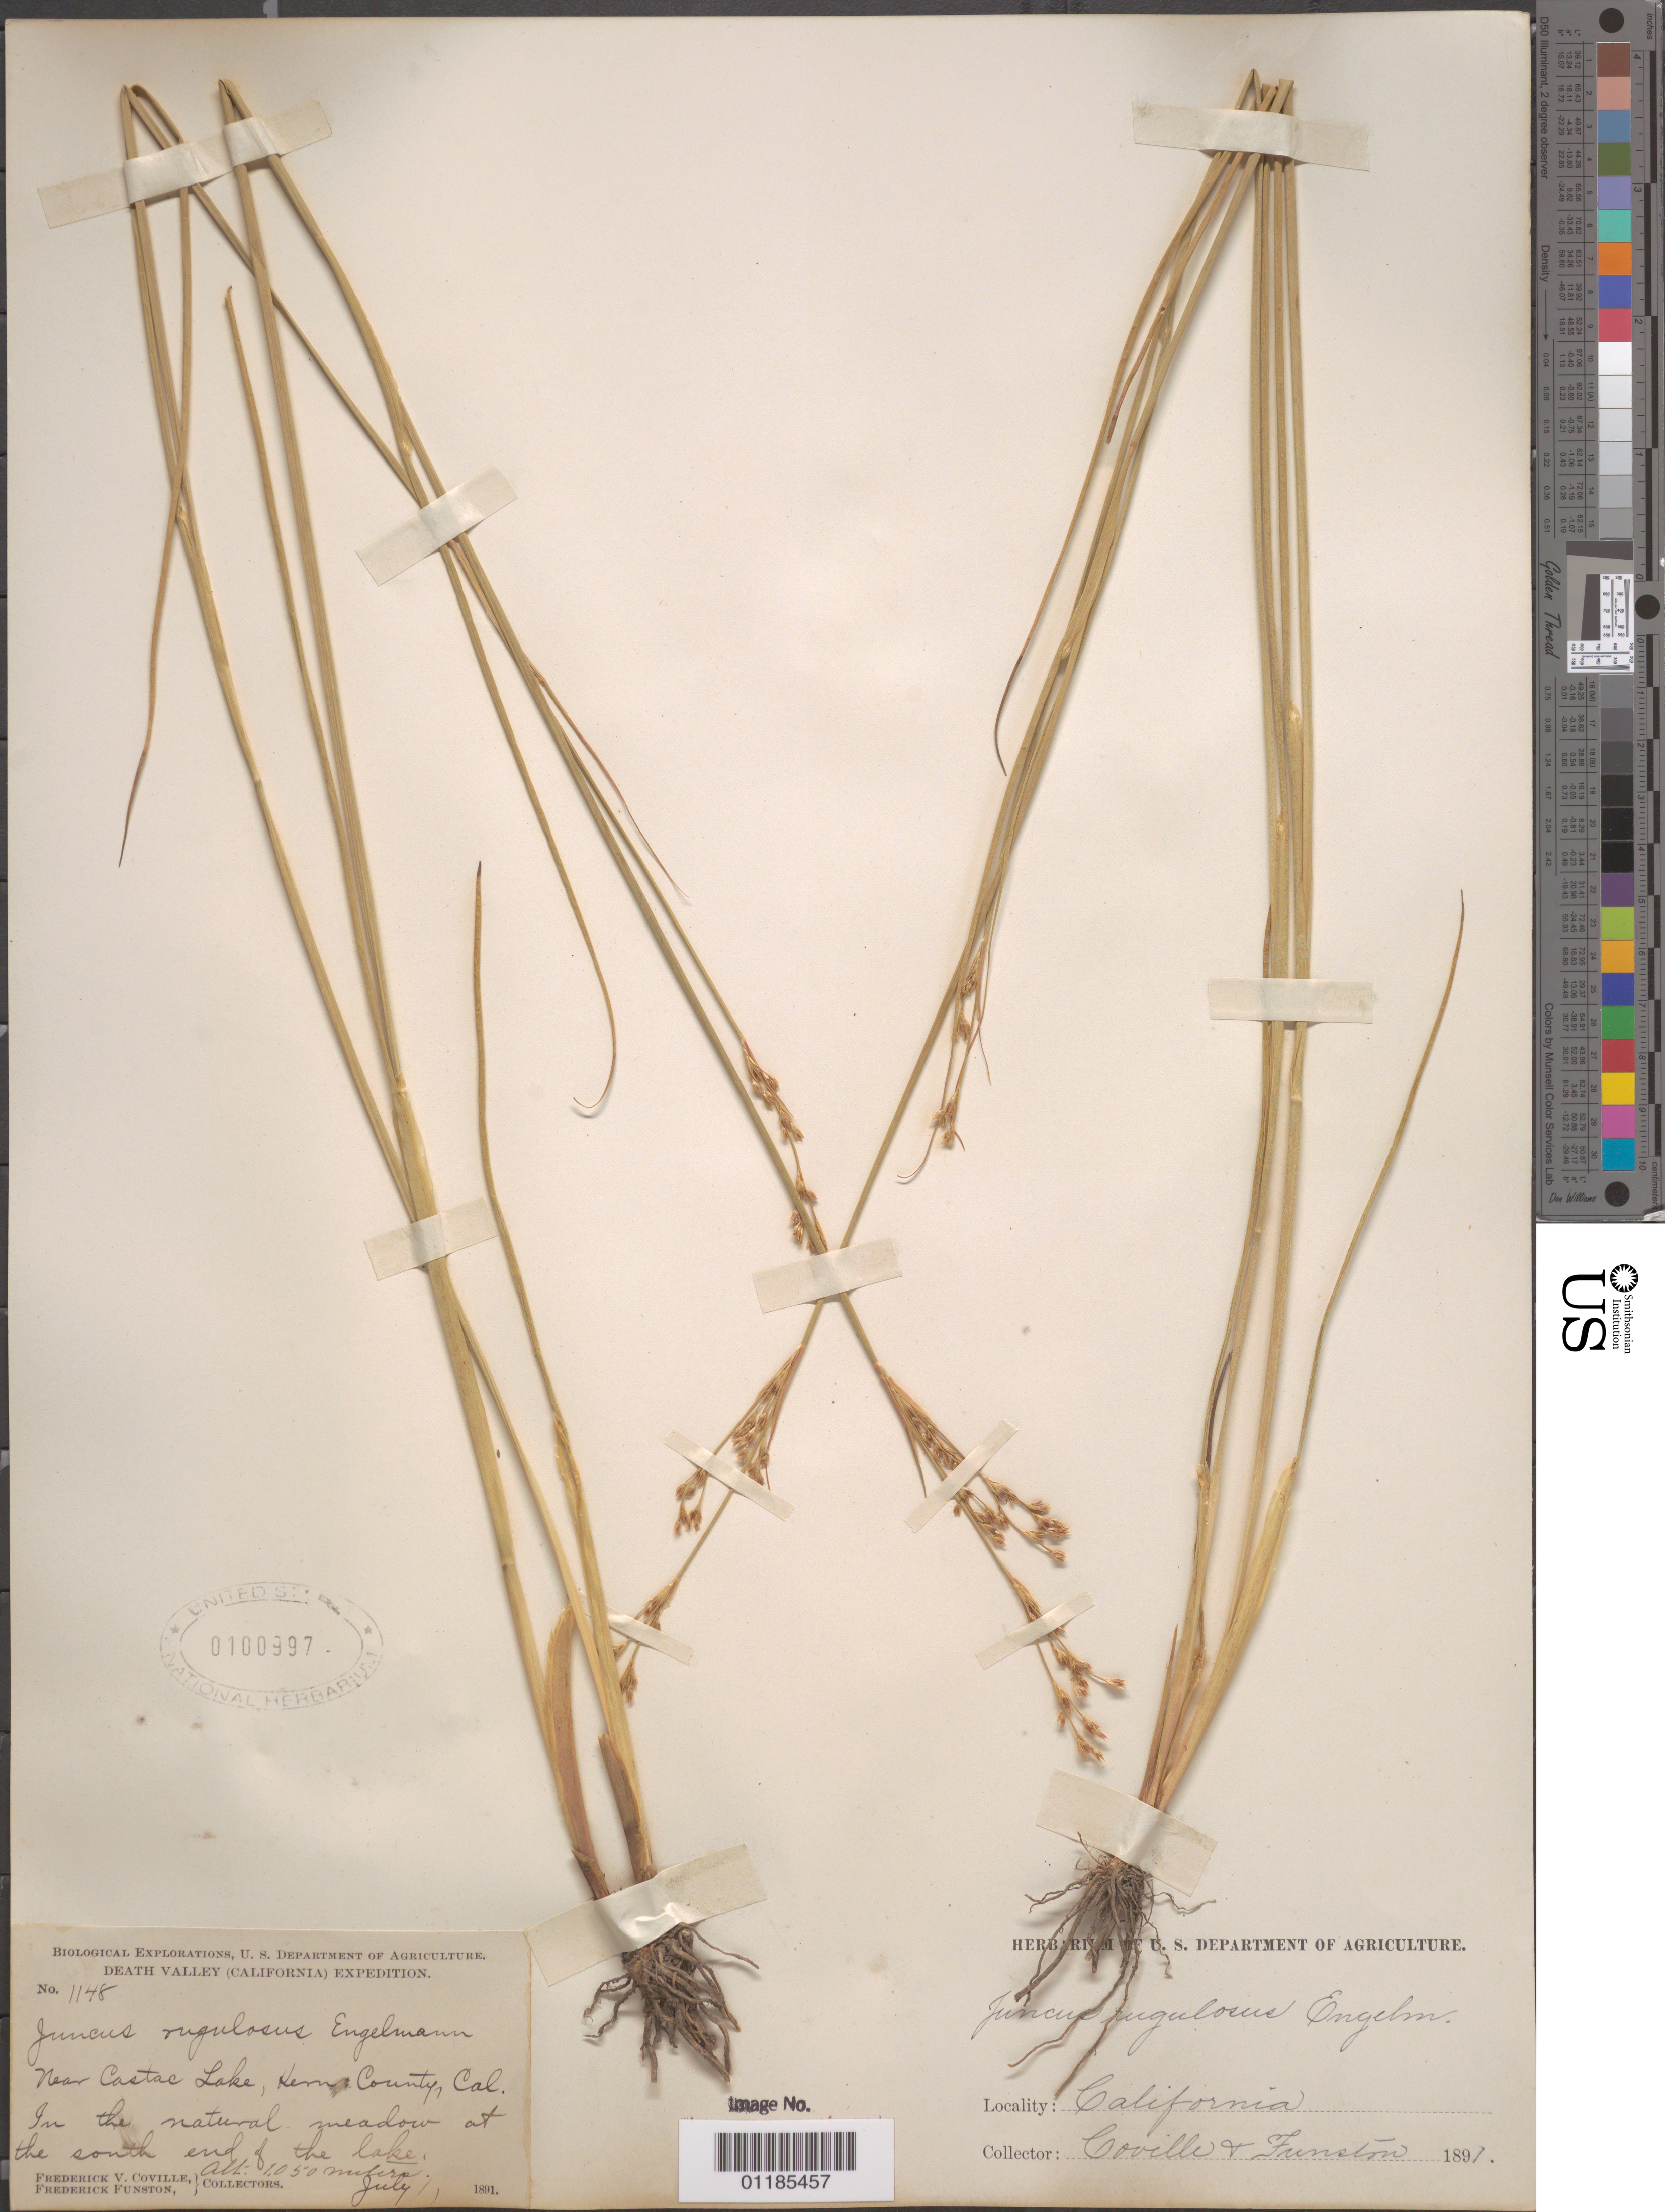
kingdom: Plantae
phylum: Tracheophyta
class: Liliopsida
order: Poales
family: Juncaceae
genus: Juncus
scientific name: Juncus rugulosus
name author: Engelm.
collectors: F. V. Coville & F. Funston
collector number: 1148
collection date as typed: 01 Jul 1891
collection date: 1891-07-01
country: United States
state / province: California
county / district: Kern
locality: Near Castac Lake. In the natural meadow at the south end of the lake.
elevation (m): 1050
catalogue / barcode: US 100997